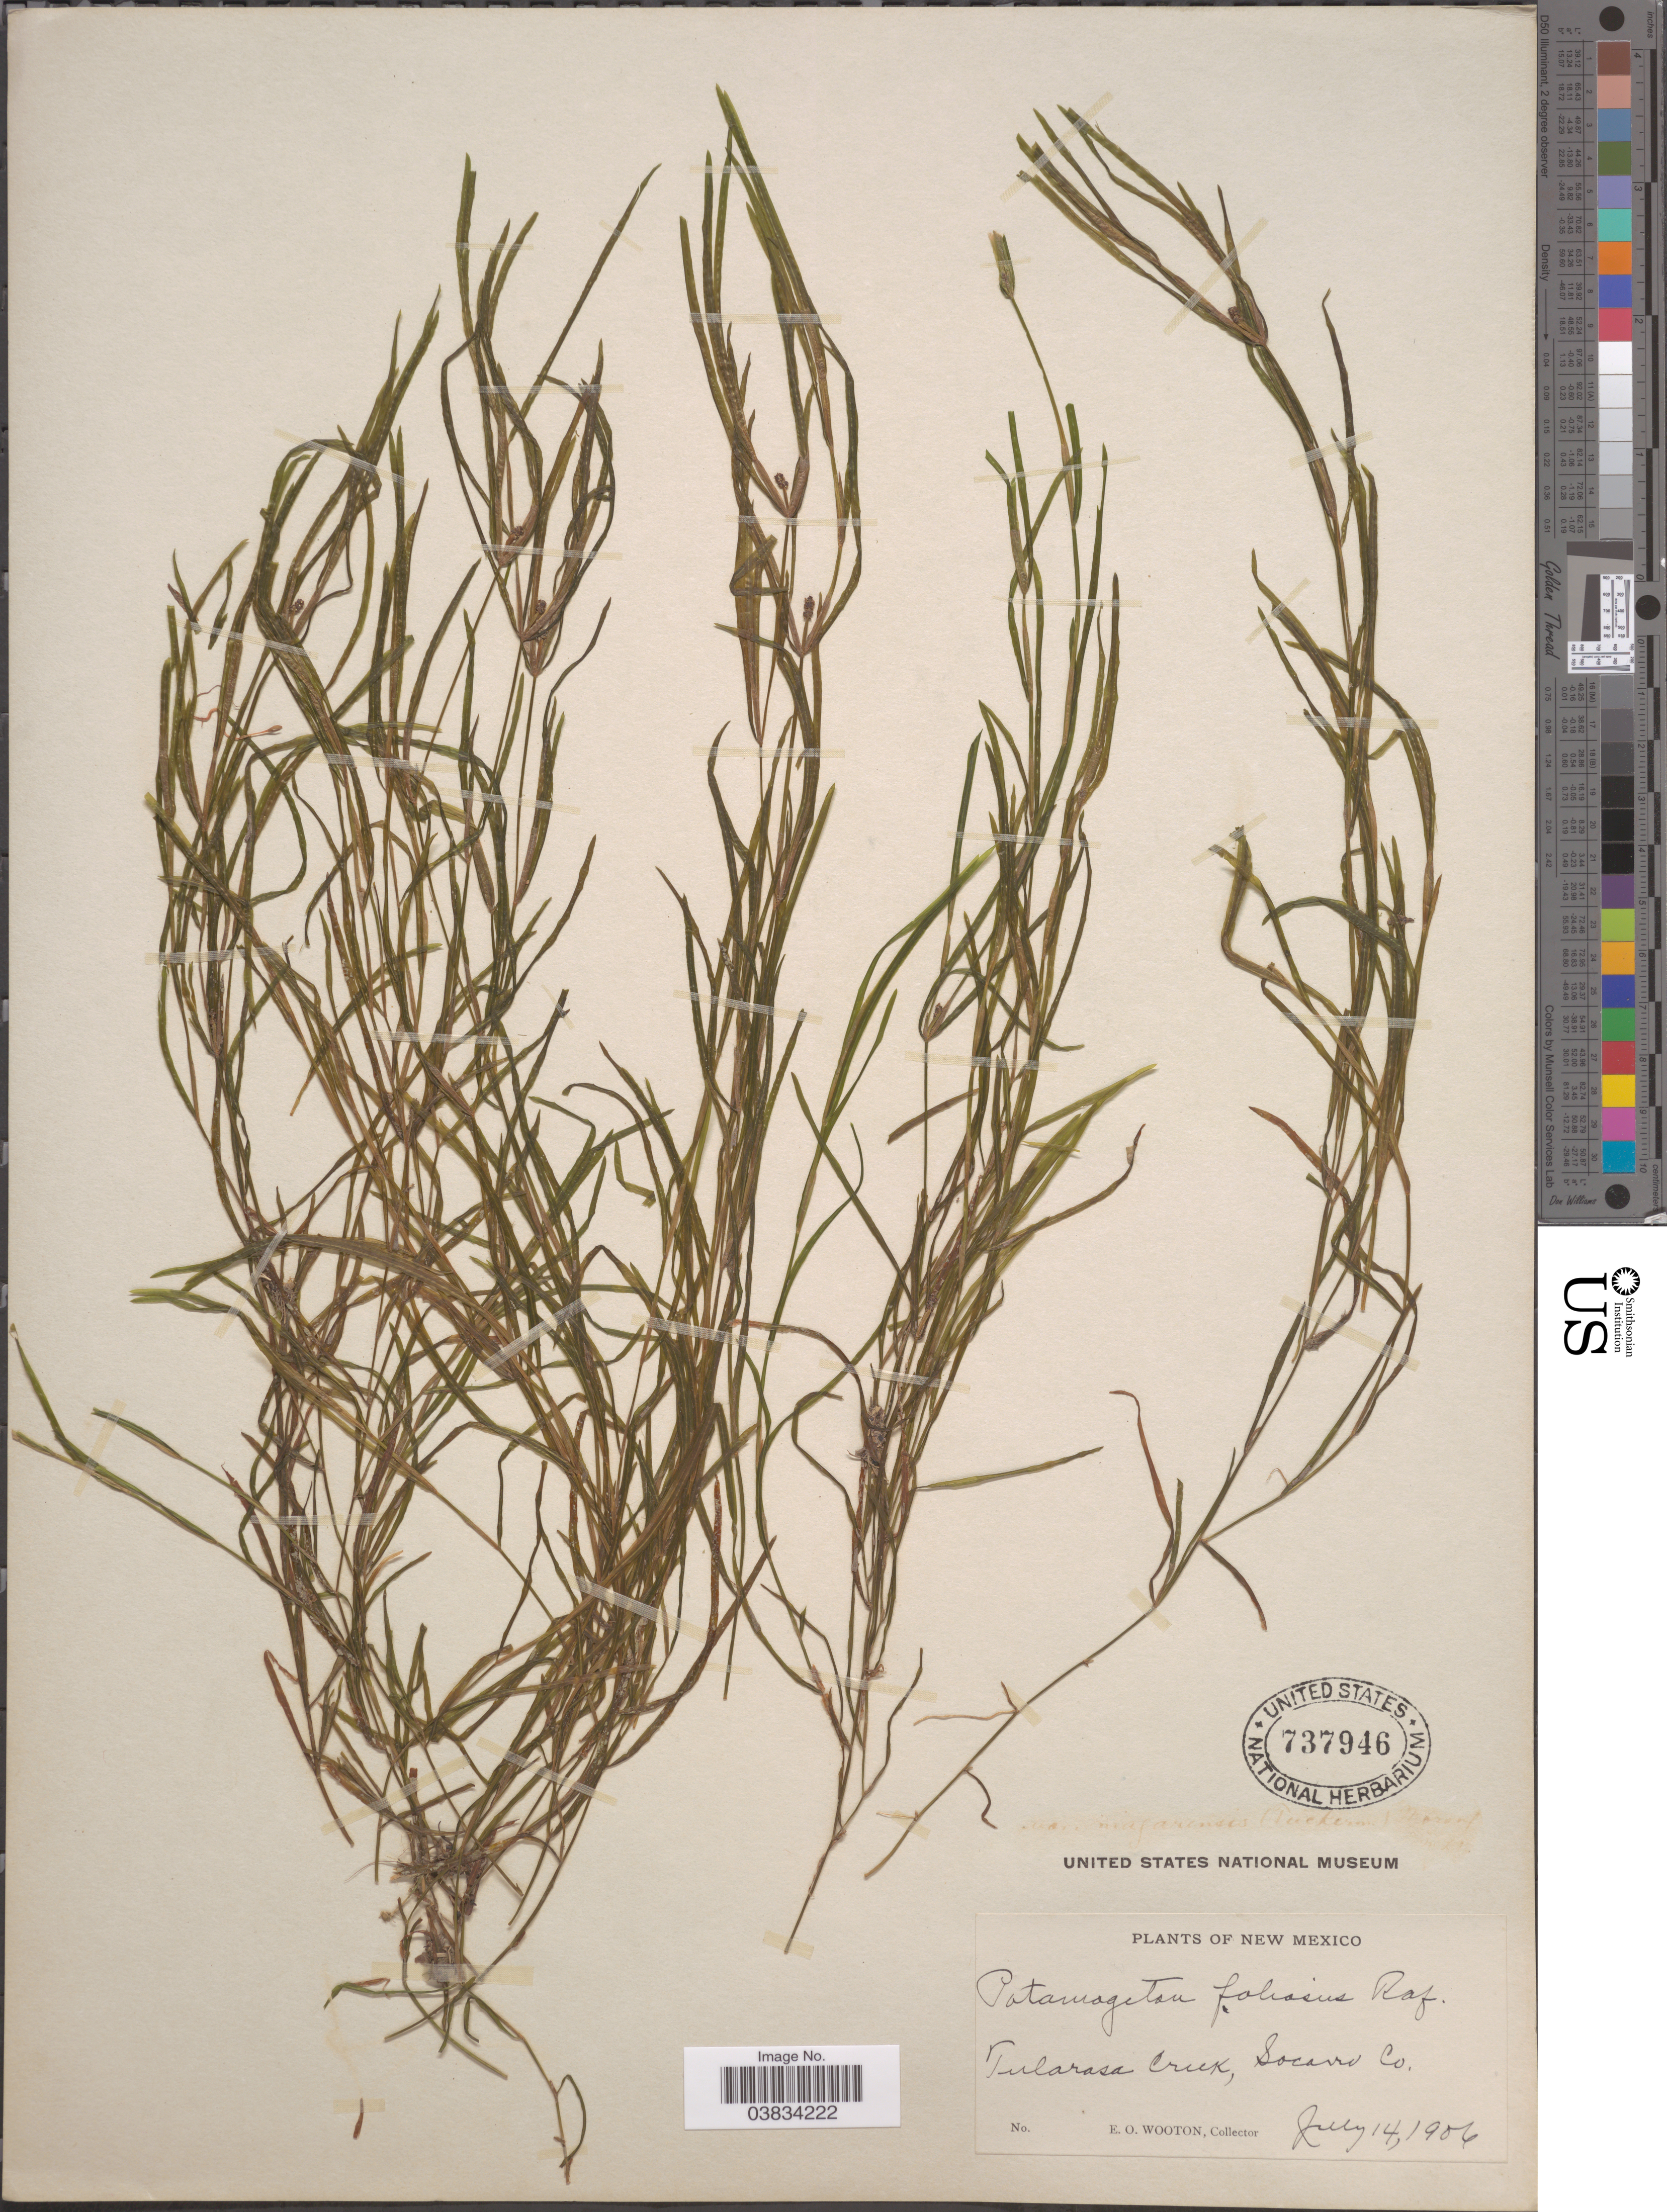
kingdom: Plantae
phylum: Tracheophyta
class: Liliopsida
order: Alismatales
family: Potamogetonaceae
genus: Potamogeton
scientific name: Potamogeton foliosus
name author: Raf.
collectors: E. O. Wooton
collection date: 1906-07-14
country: United States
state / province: New Mexico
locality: Tularosa Creek, Socorro Co.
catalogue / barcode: US 737946